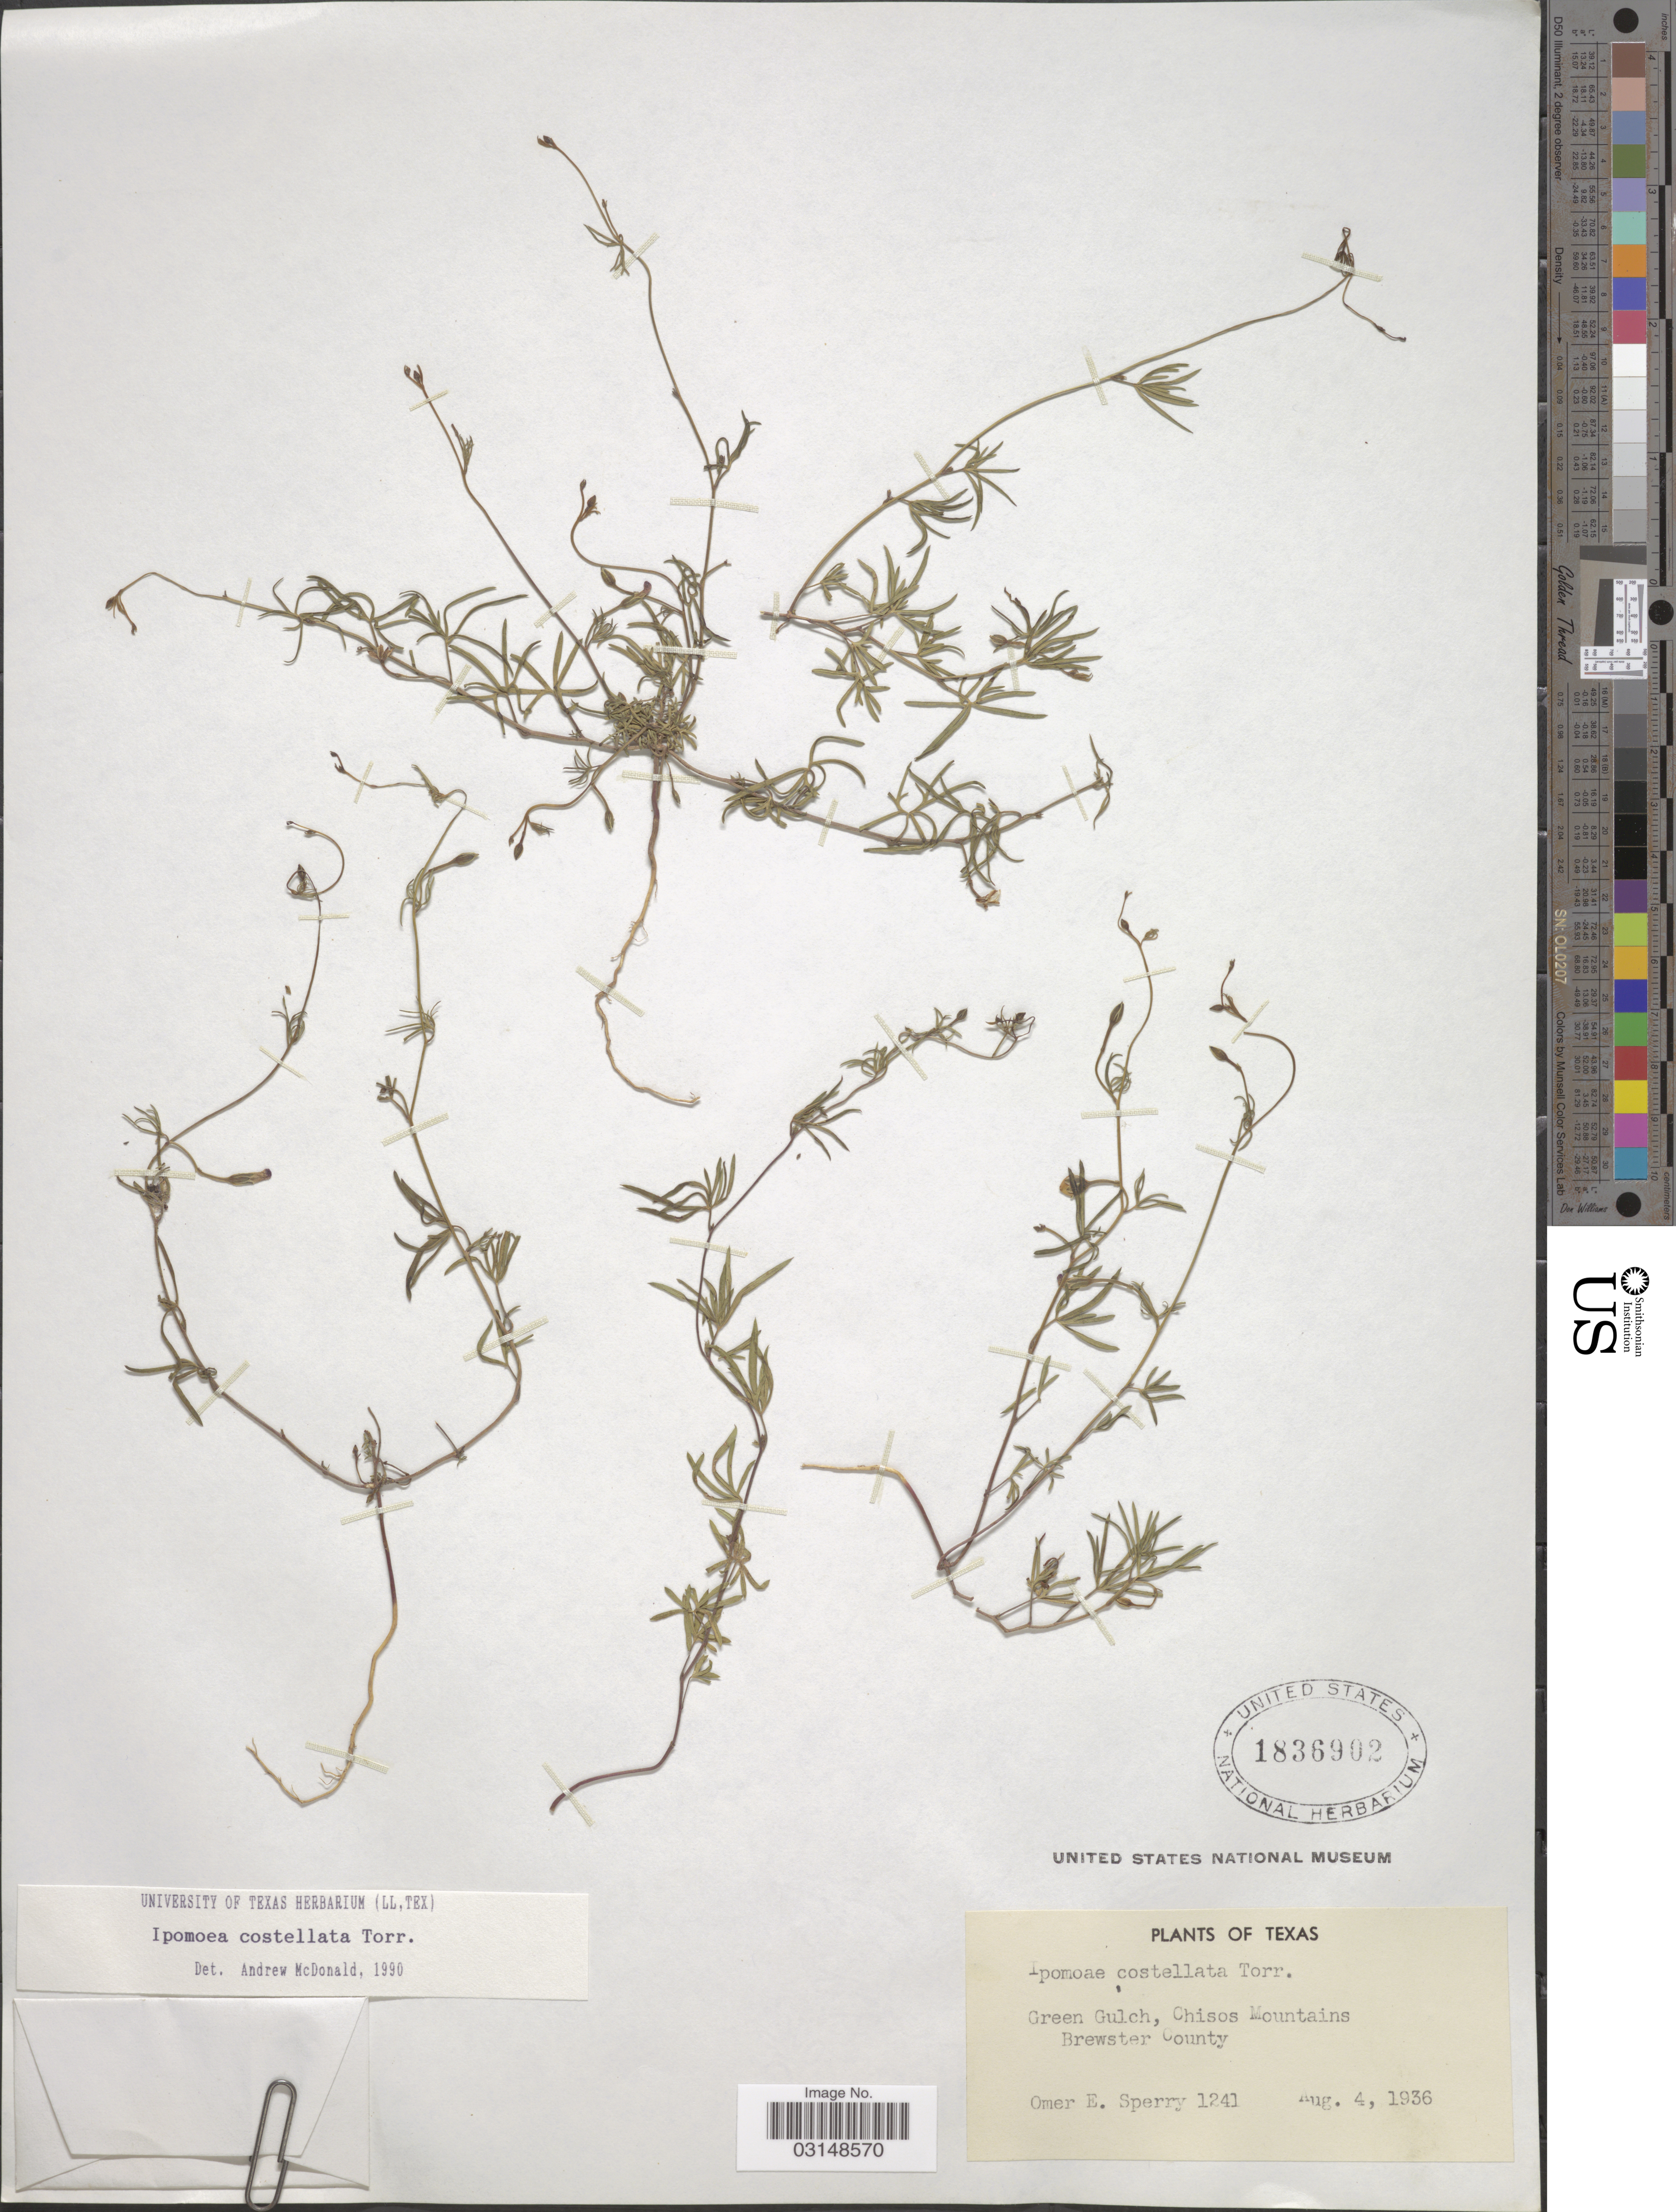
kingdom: Plantae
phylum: Tracheophyta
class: Magnoliopsida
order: Solanales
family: Convolvulaceae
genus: Ipomoea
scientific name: Ipomoea costellata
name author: Torr.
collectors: O. E. Sperry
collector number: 1241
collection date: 1936-08-04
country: United States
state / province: Texas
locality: Green Gulch, Chisos Mountains Brewster County.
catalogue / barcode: US 1836902